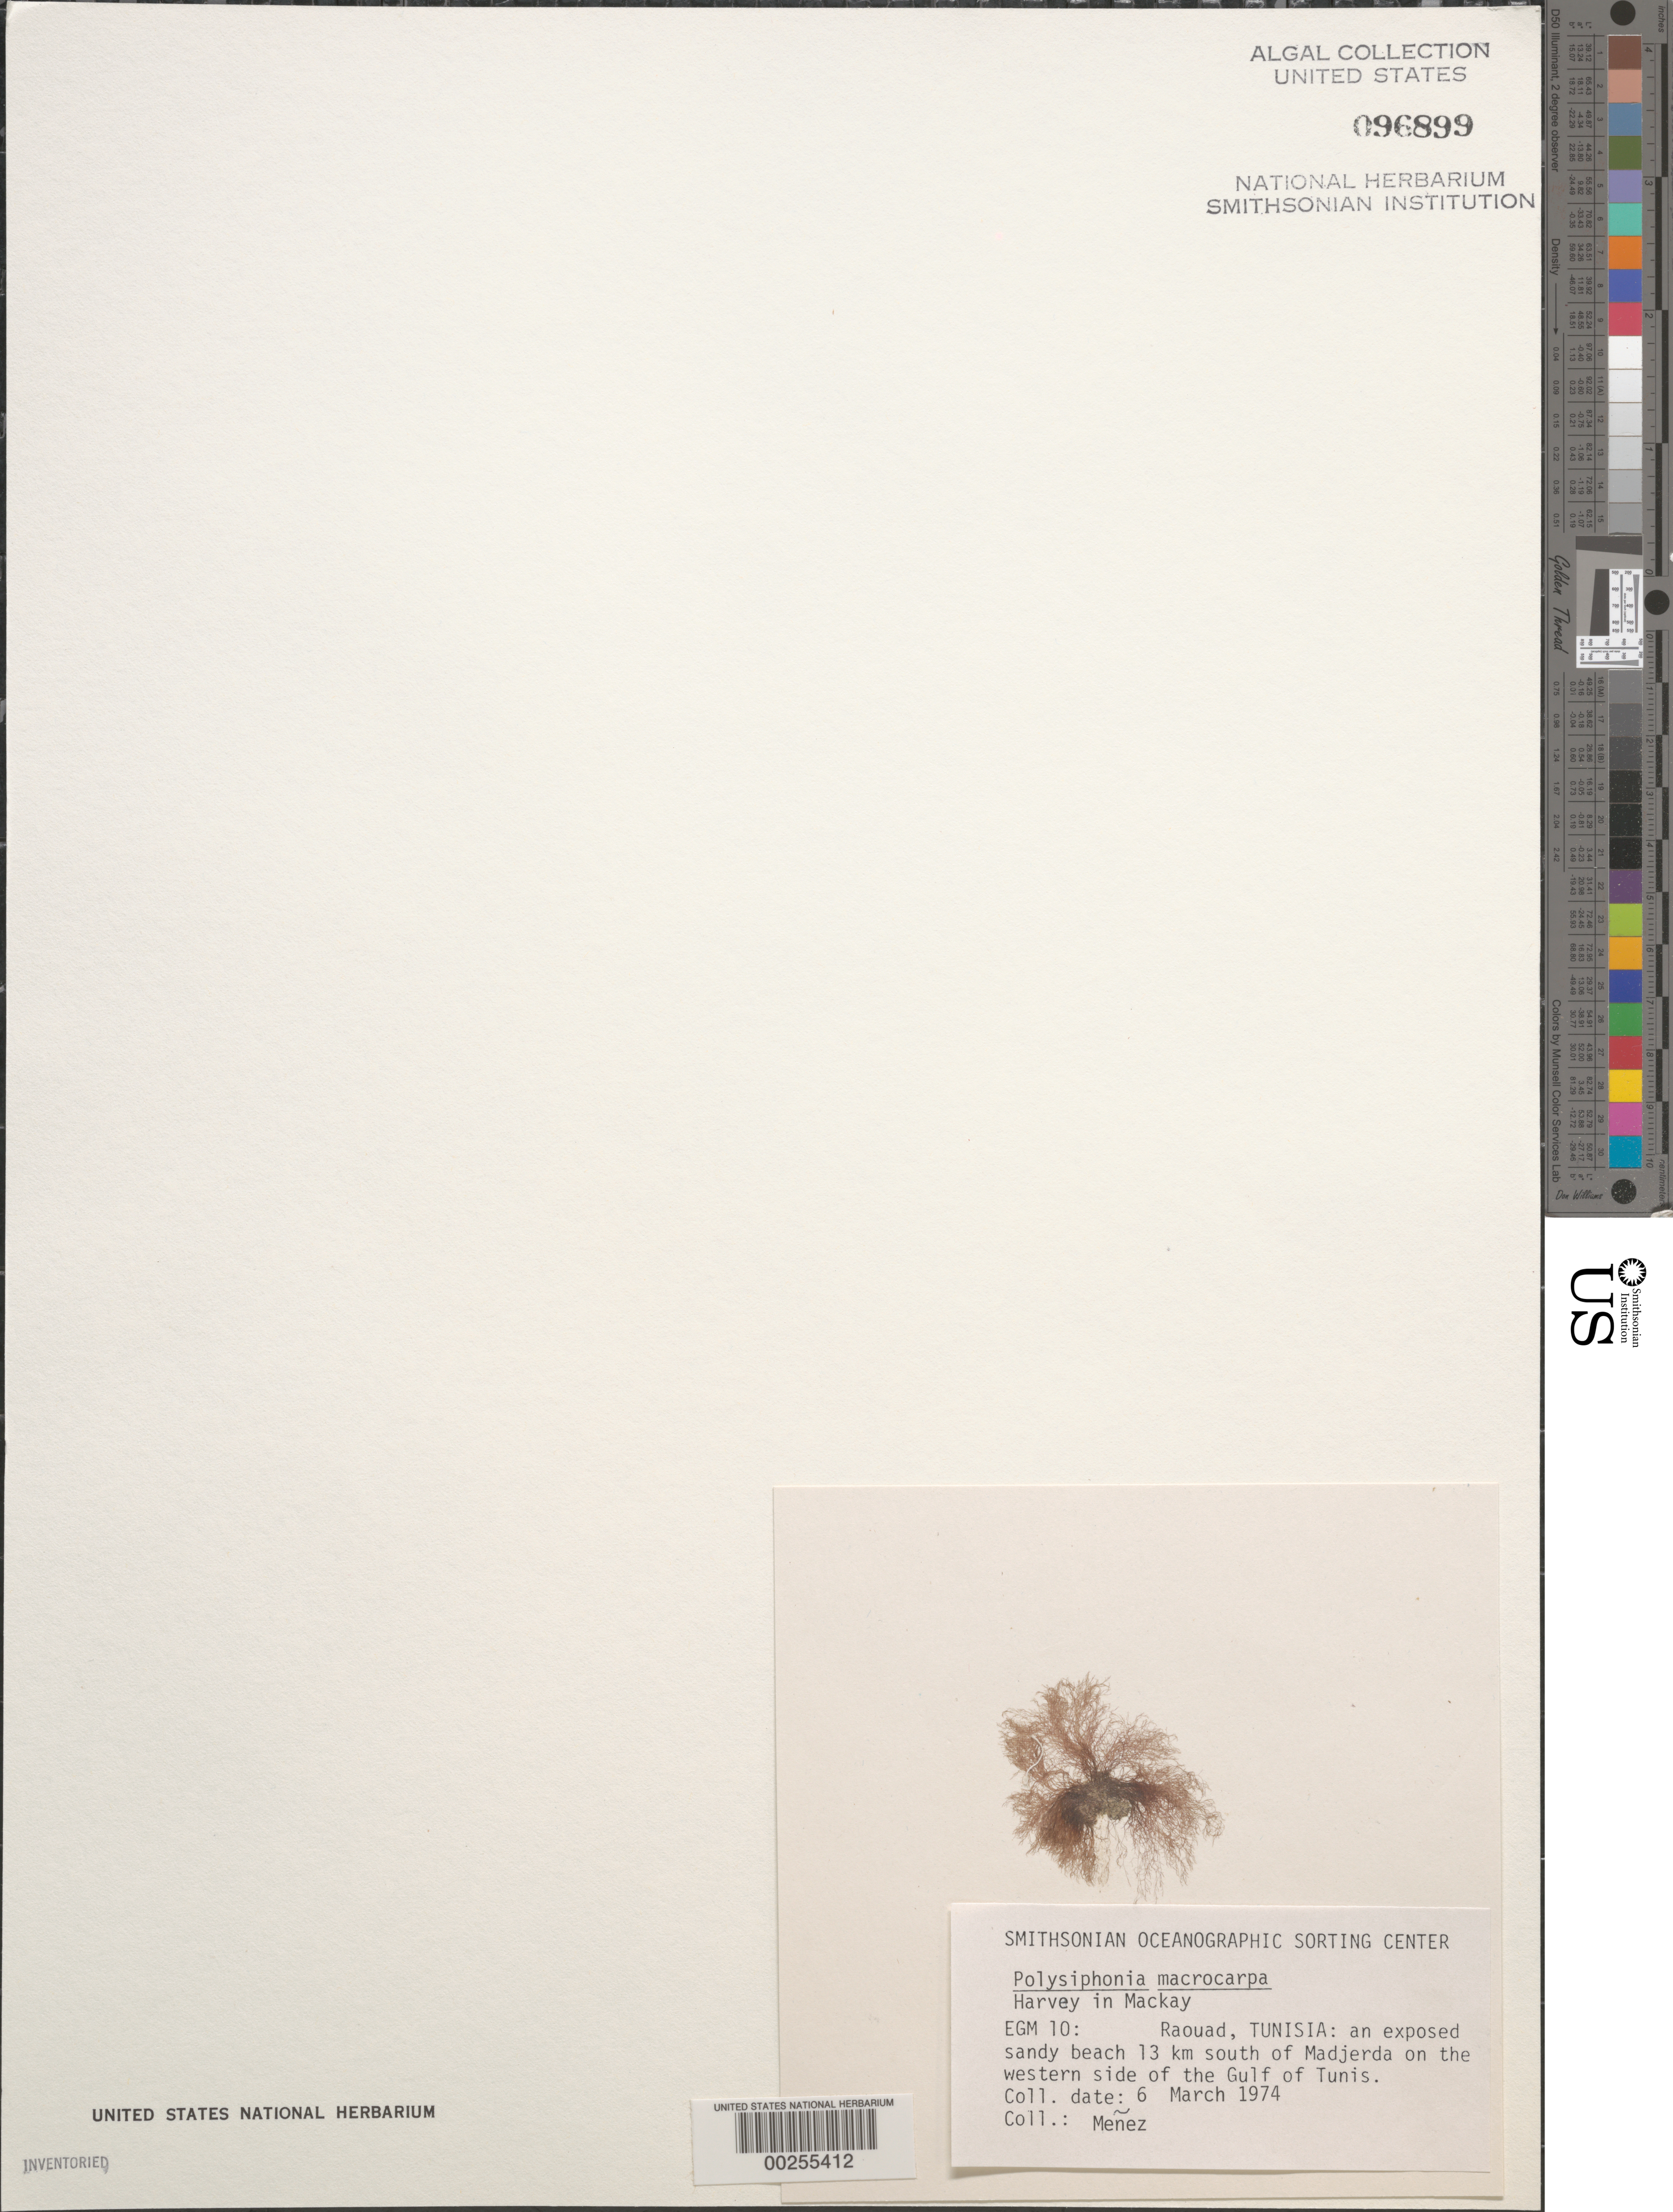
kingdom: Plantae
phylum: Rhodophyta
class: Florideophyceae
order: Ceramiales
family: Rhodomelaceae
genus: Polysiphonia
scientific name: Polysiphonia macrocarpa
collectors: Meñez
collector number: EGM 10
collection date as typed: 06 Mar 1974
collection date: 1974-03-06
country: Tunisia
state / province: Tunis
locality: Raouad, 13 km south of madjerda, gulf of tunis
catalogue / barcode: US 96899